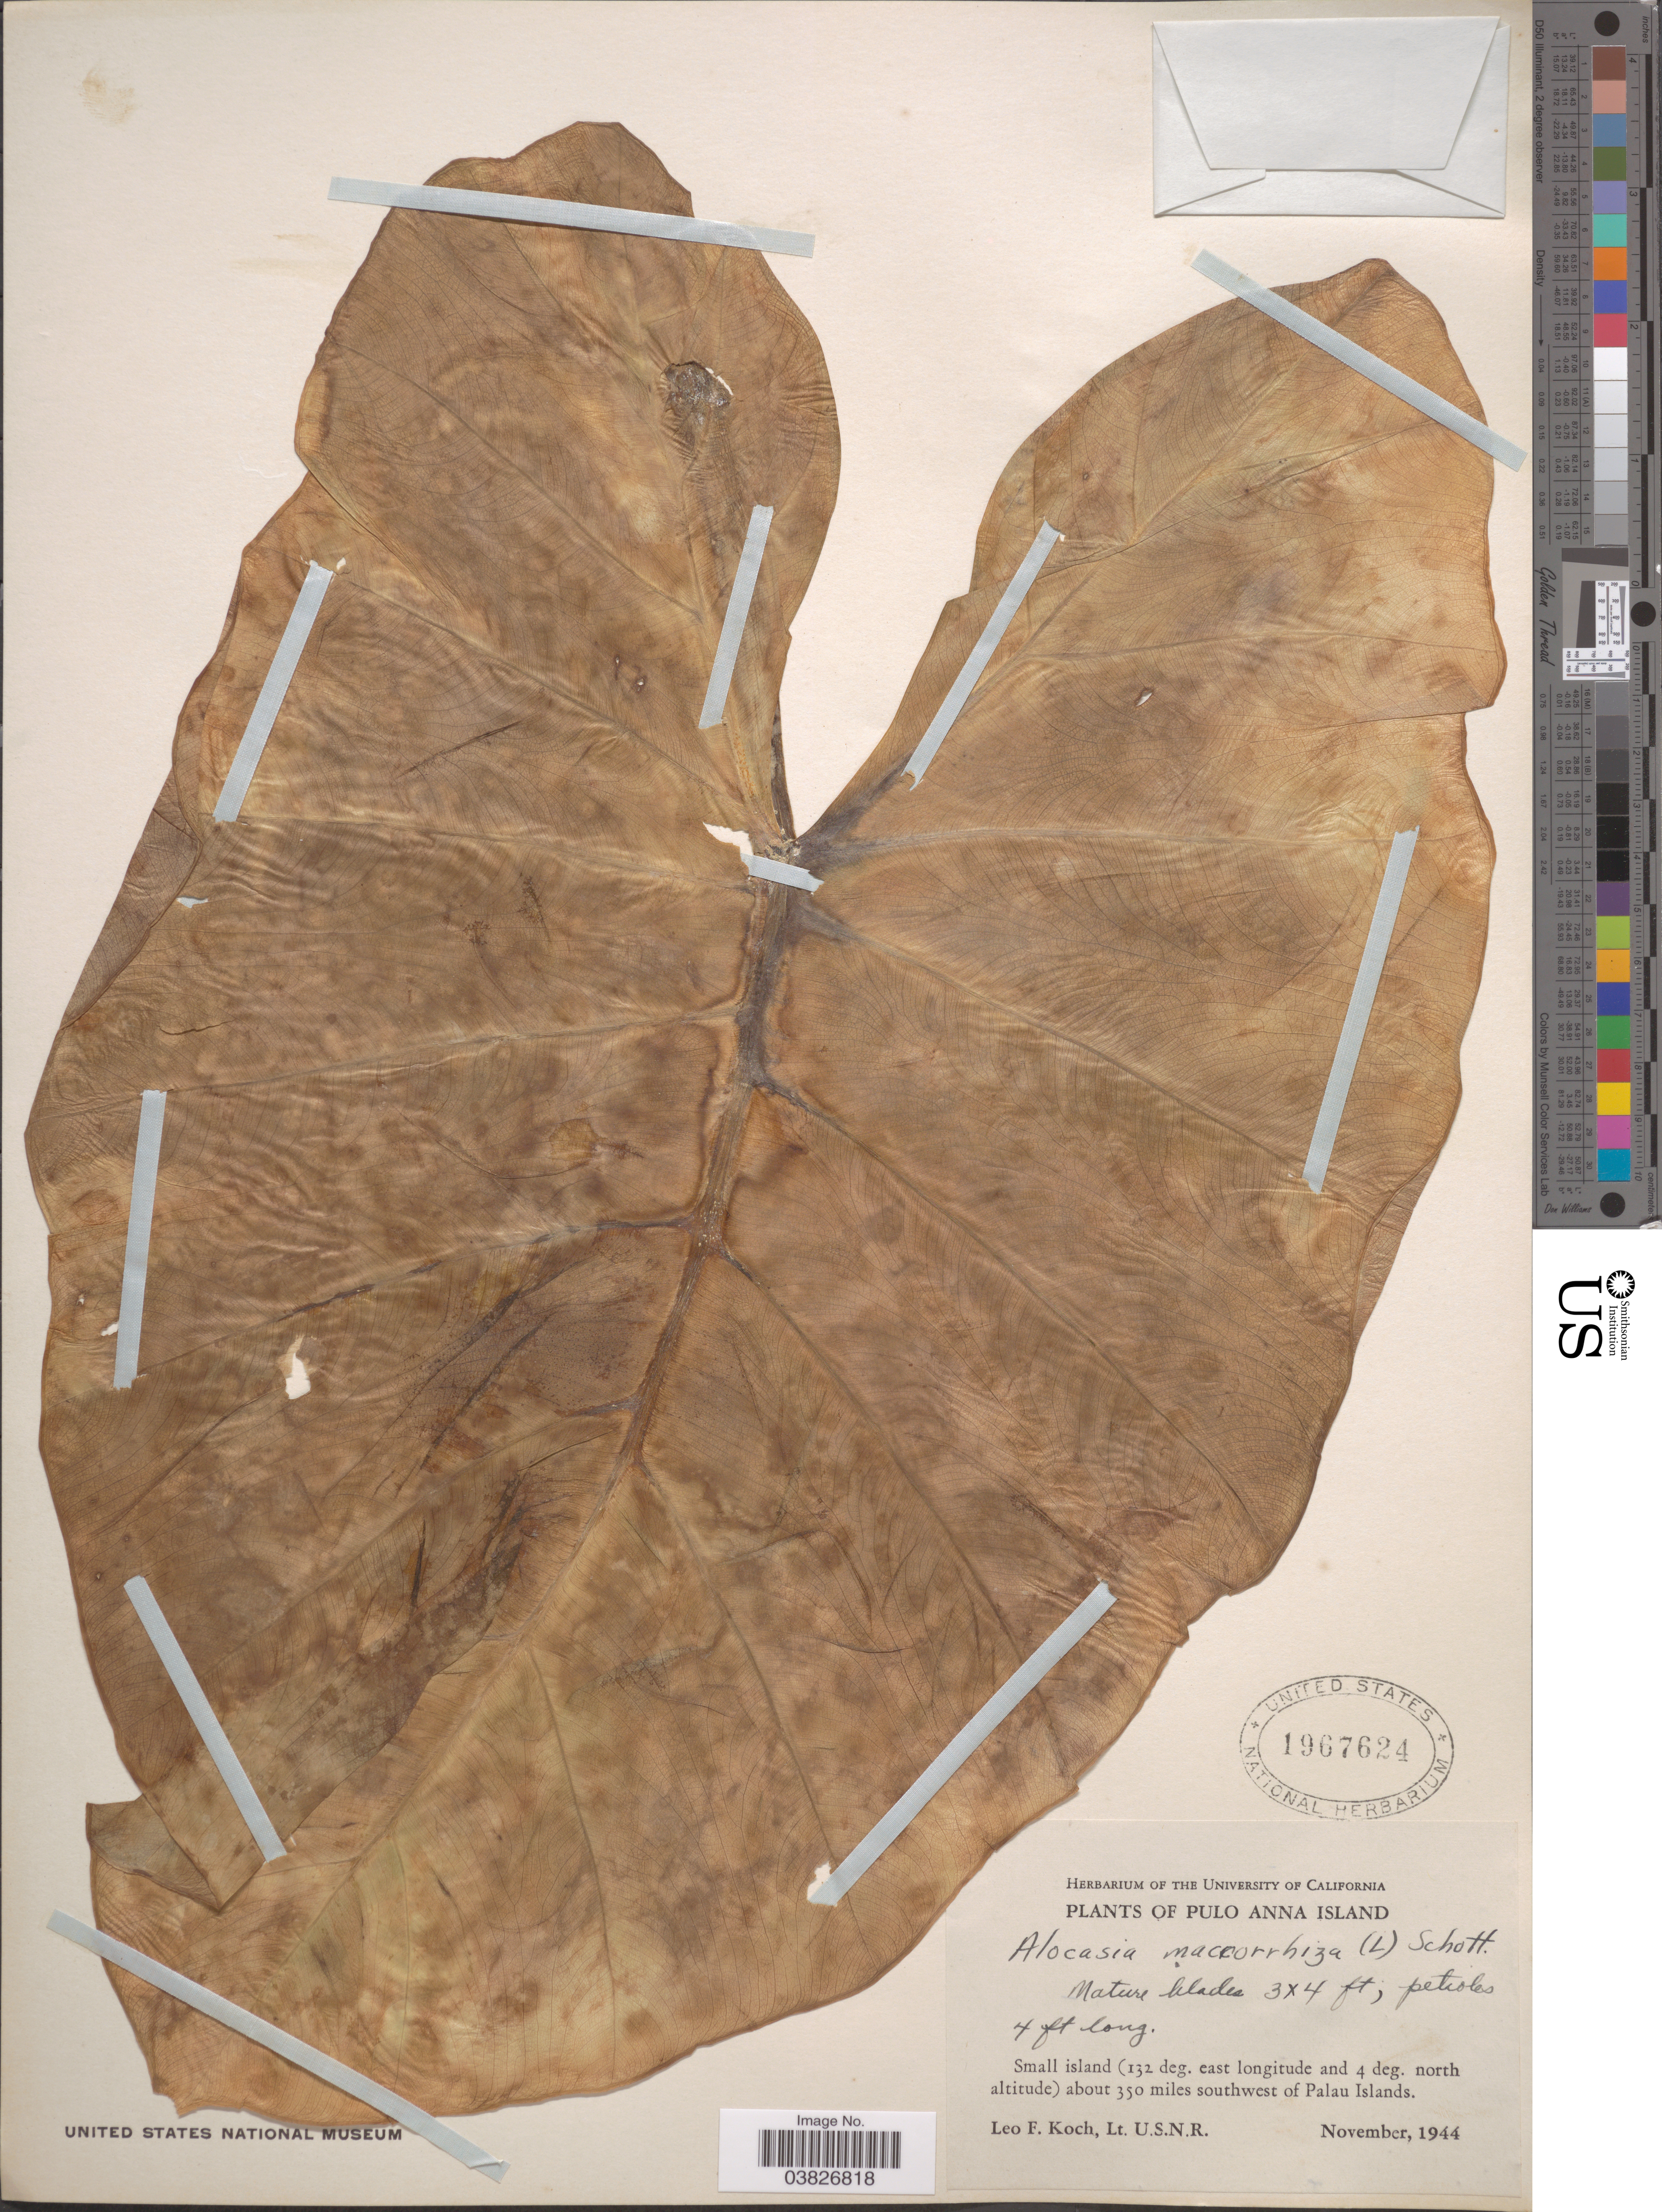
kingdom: Plantae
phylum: Tracheophyta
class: Liliopsida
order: Alismatales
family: Araceae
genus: Alocasia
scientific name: Alocasia macrorrhizos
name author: (L.) G. Don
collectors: L. F. Koch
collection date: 1944-11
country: Palau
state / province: Belau Outliers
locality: Pulo Anna Island. Small island, about 350 miles southwest of Palau Islands.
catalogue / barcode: US 1967624